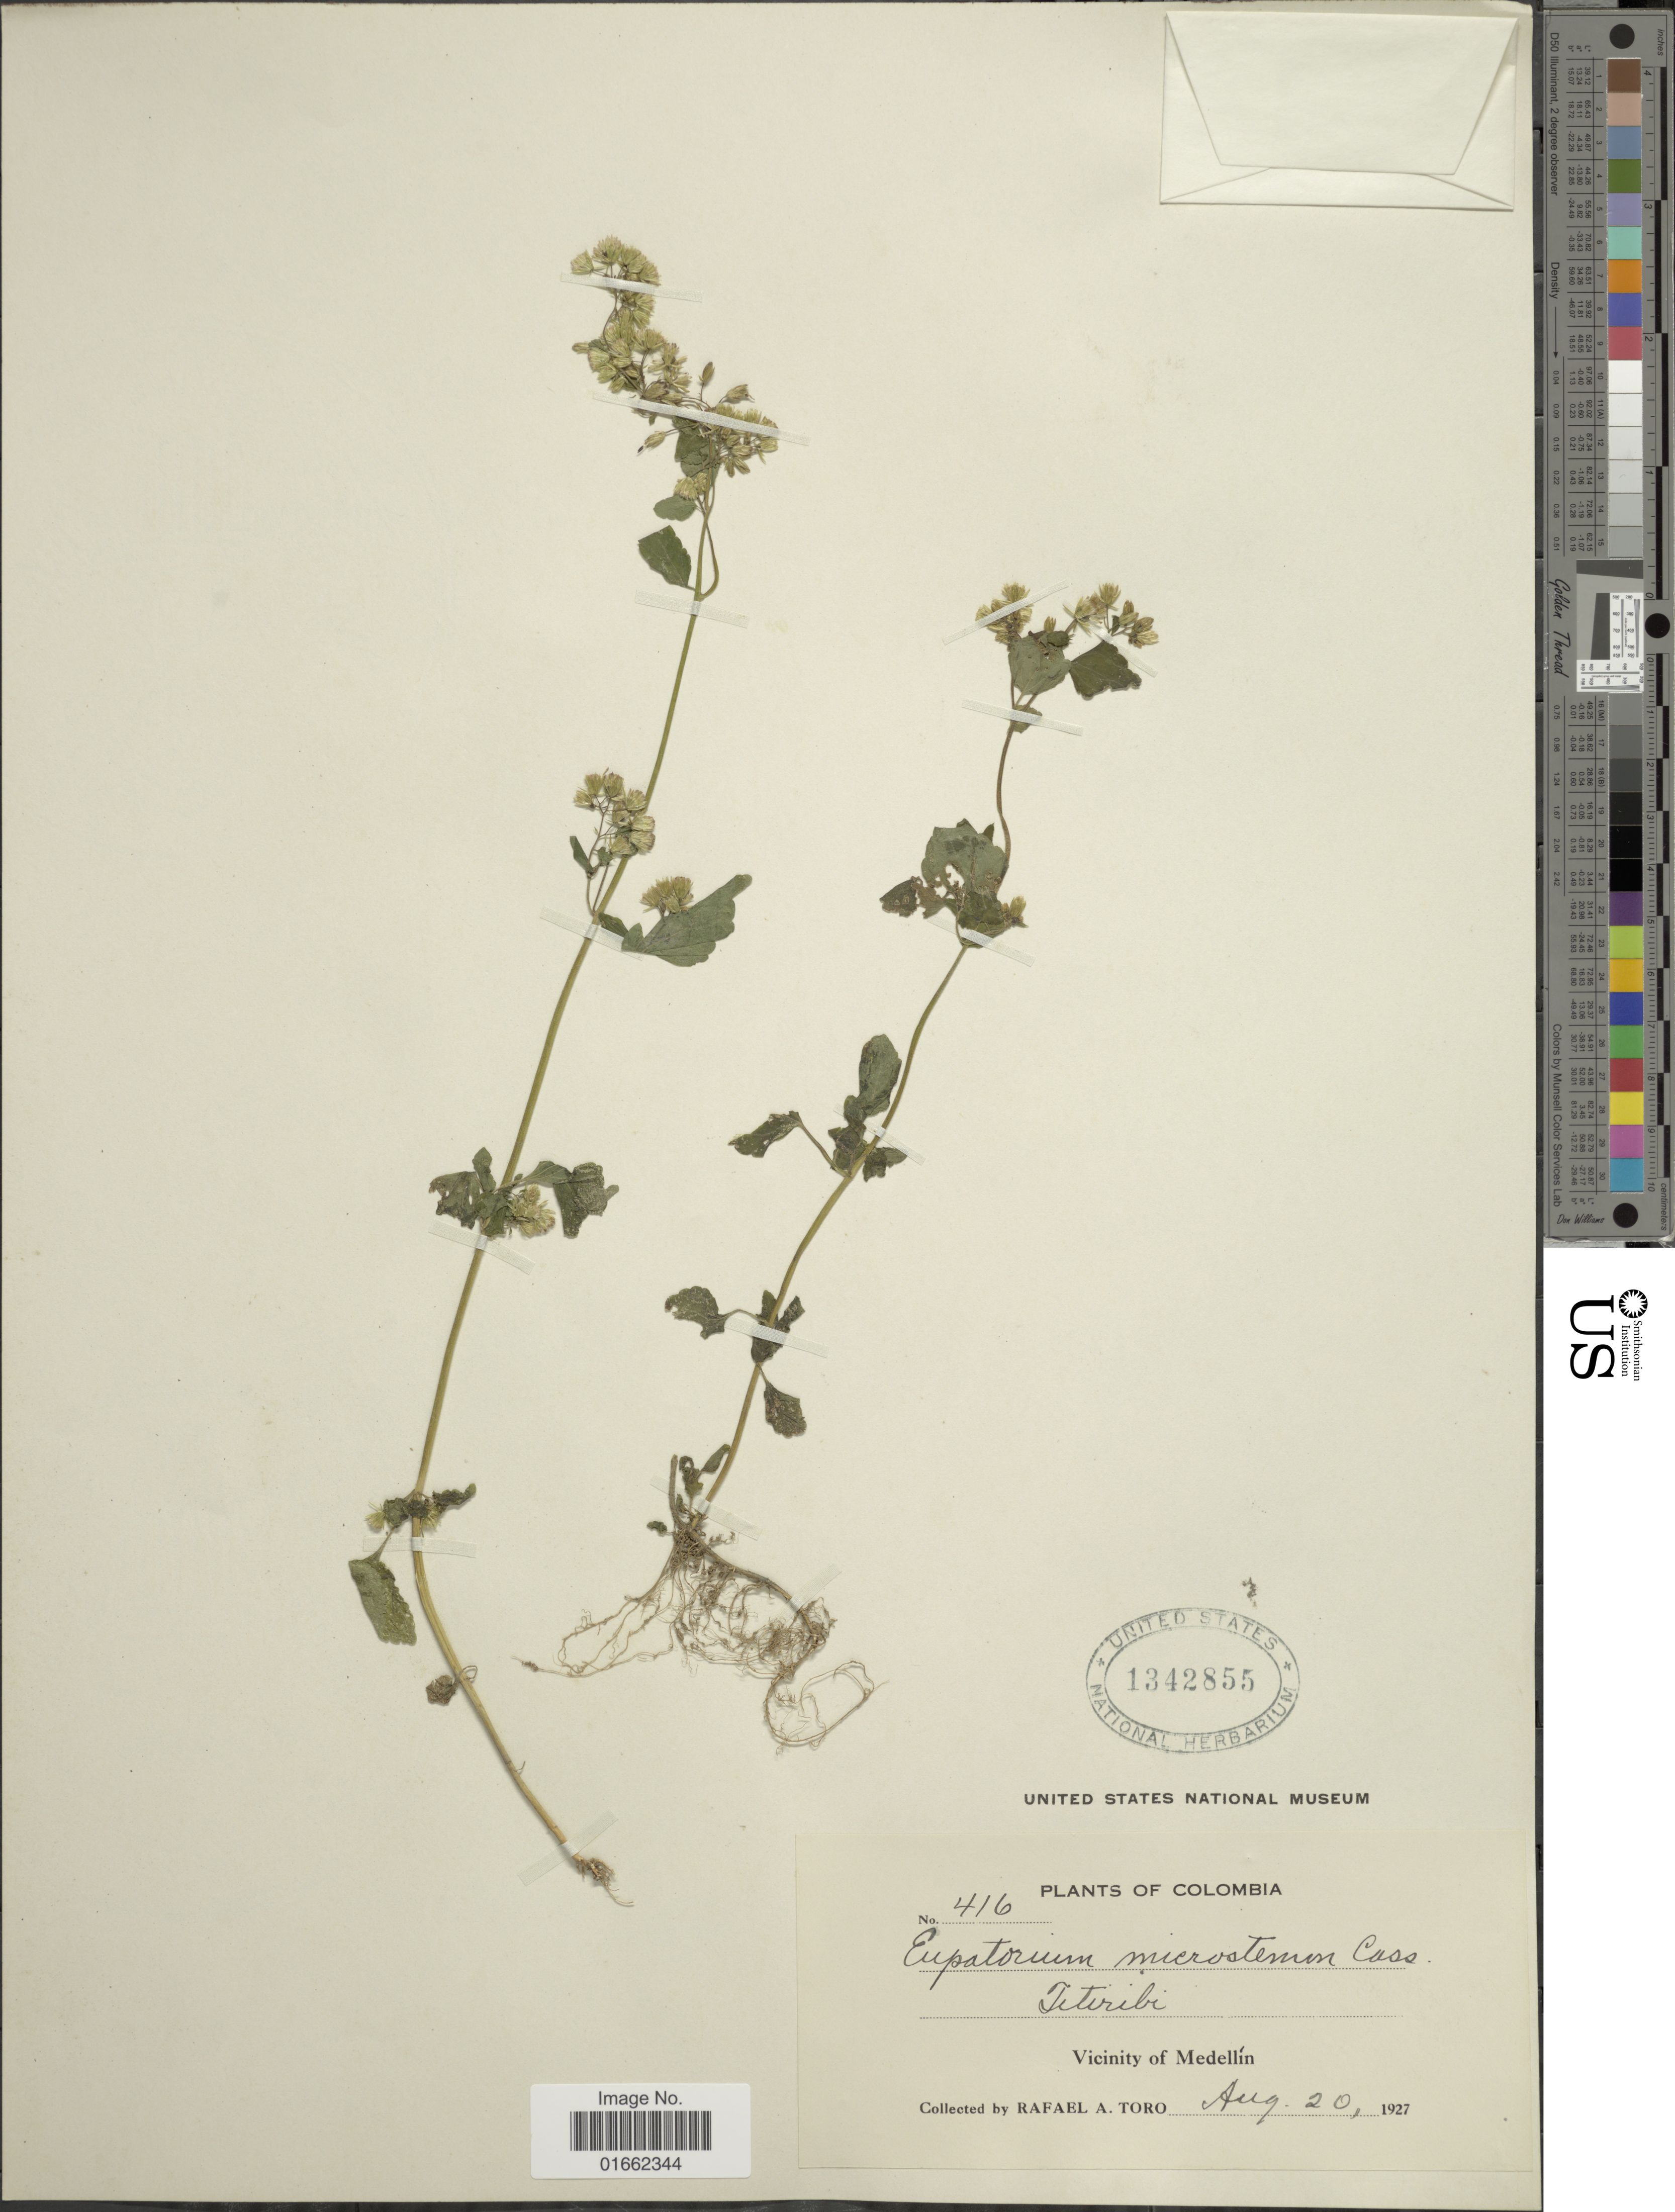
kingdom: Plantae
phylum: Tracheophyta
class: Magnoliopsida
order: Asterales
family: Asteraceae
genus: Fleischmannia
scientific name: Fleischmannia microstemon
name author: (Cass.) R.M. King & H. Rob.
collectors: R. A. Toro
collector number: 416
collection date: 1927-08-20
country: Colombia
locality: Titiribi. Vicinity of Medellín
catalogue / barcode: US 1342855